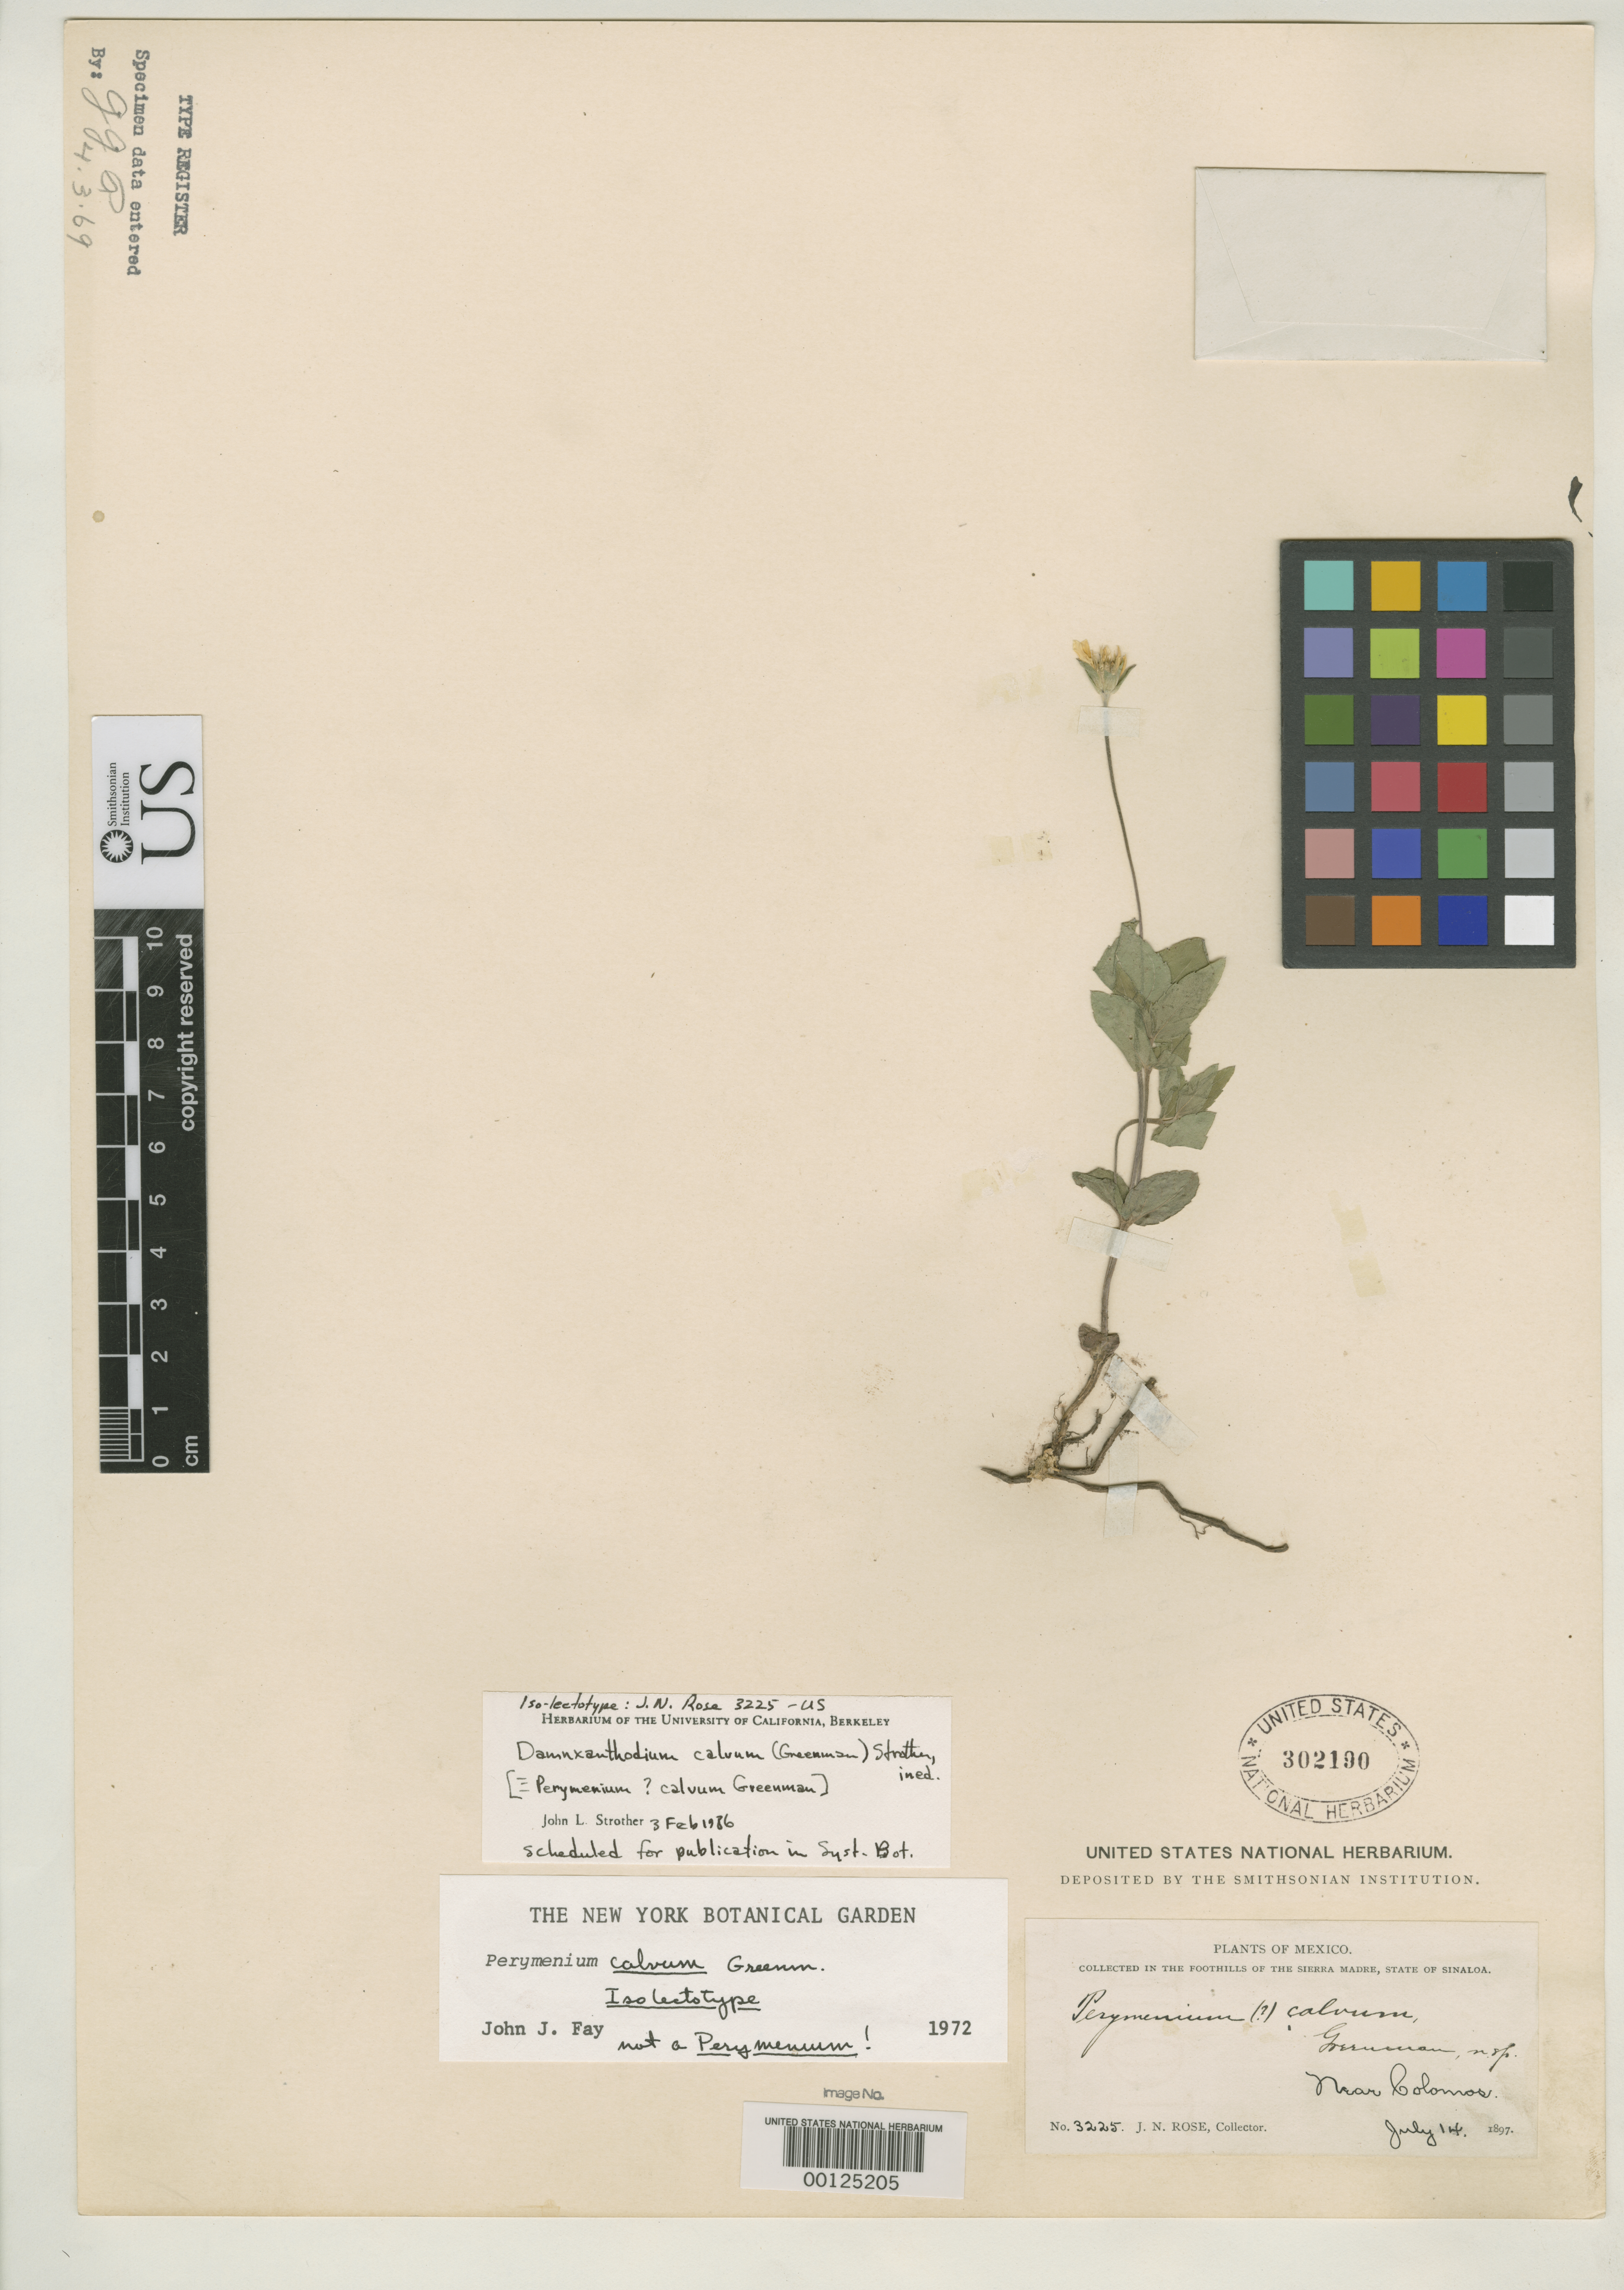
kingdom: Plantae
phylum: Tracheophyta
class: Magnoliopsida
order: Asterales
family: Asteraceae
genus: Perymenium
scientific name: Perymenium calvum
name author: Greenm.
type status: Isolectotype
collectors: J. N. Rose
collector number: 3225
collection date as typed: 14 Jul 1897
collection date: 1897-07-14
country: Mexico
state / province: Sinaloa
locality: Sierra Madre, near Colomas.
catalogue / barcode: US 302190